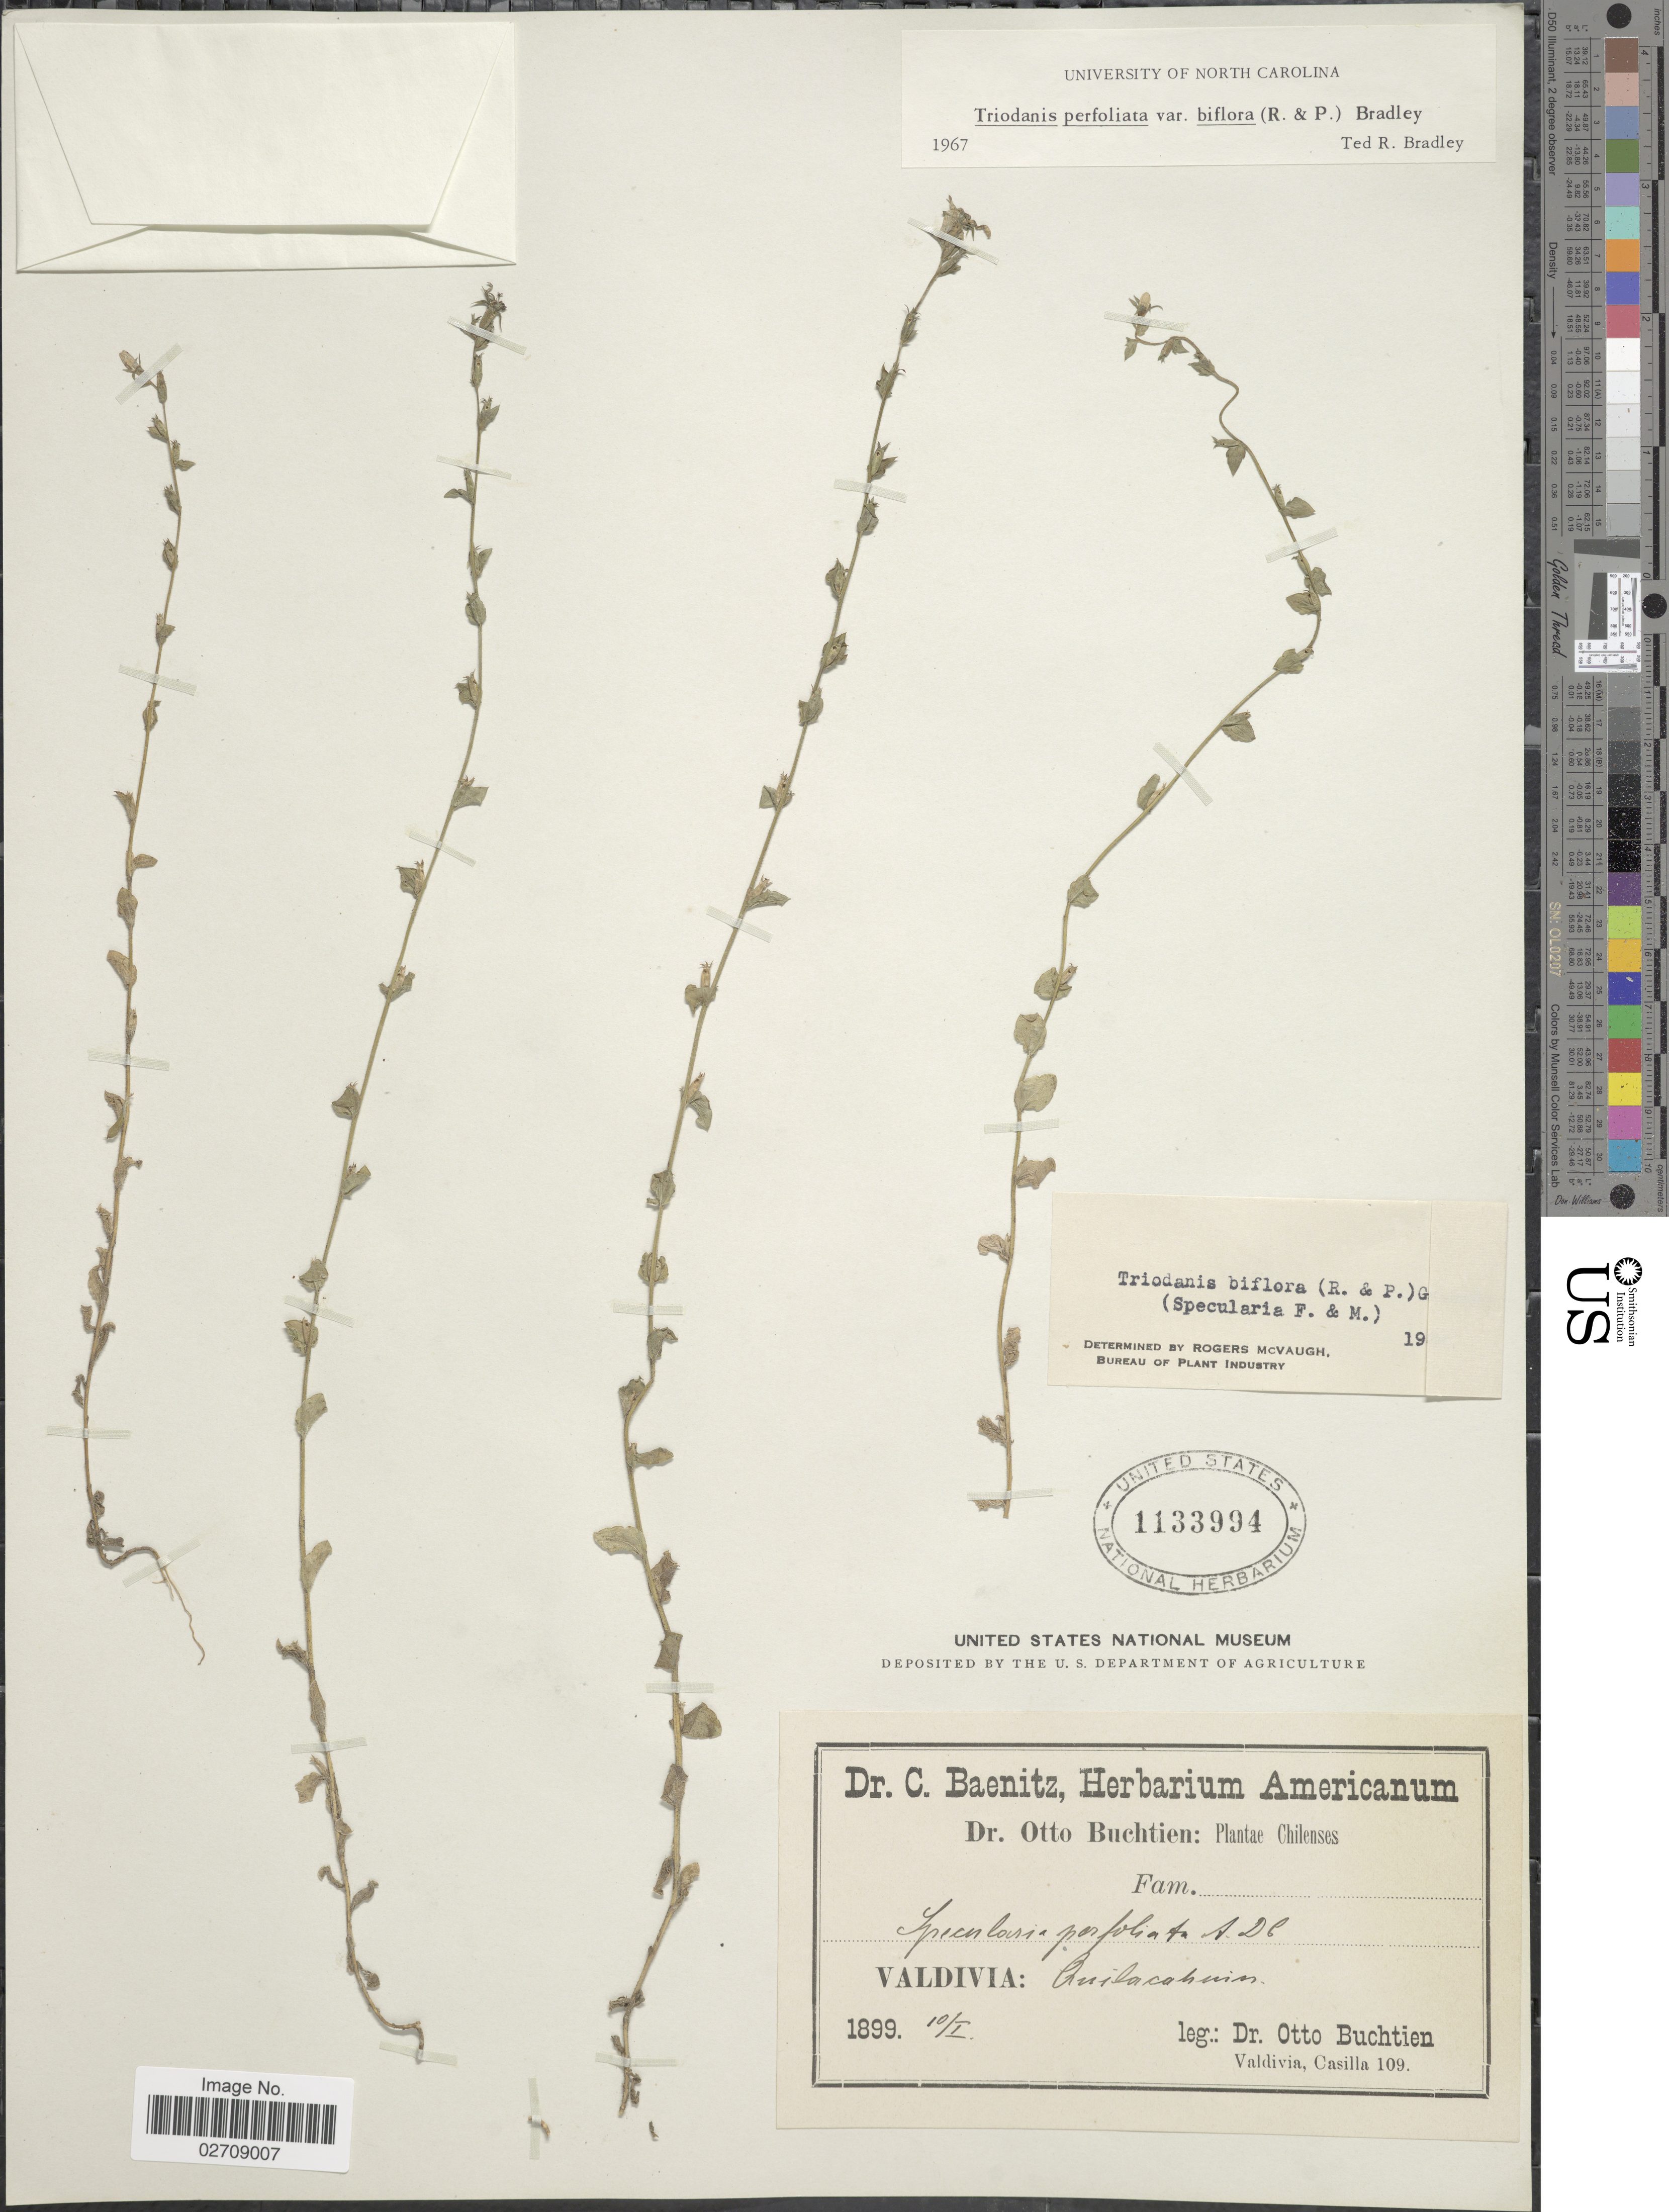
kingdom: Plantae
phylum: Tracheophyta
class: Magnoliopsida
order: Asterales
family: Campanulaceae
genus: Triodanis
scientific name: Triodanis perfoliata var. biflora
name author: (Ruiz & Pav.) Bradley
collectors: O. Buchtien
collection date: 1899-01-10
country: Chile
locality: Valdivia: Quilacahuin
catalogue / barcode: US 1133994